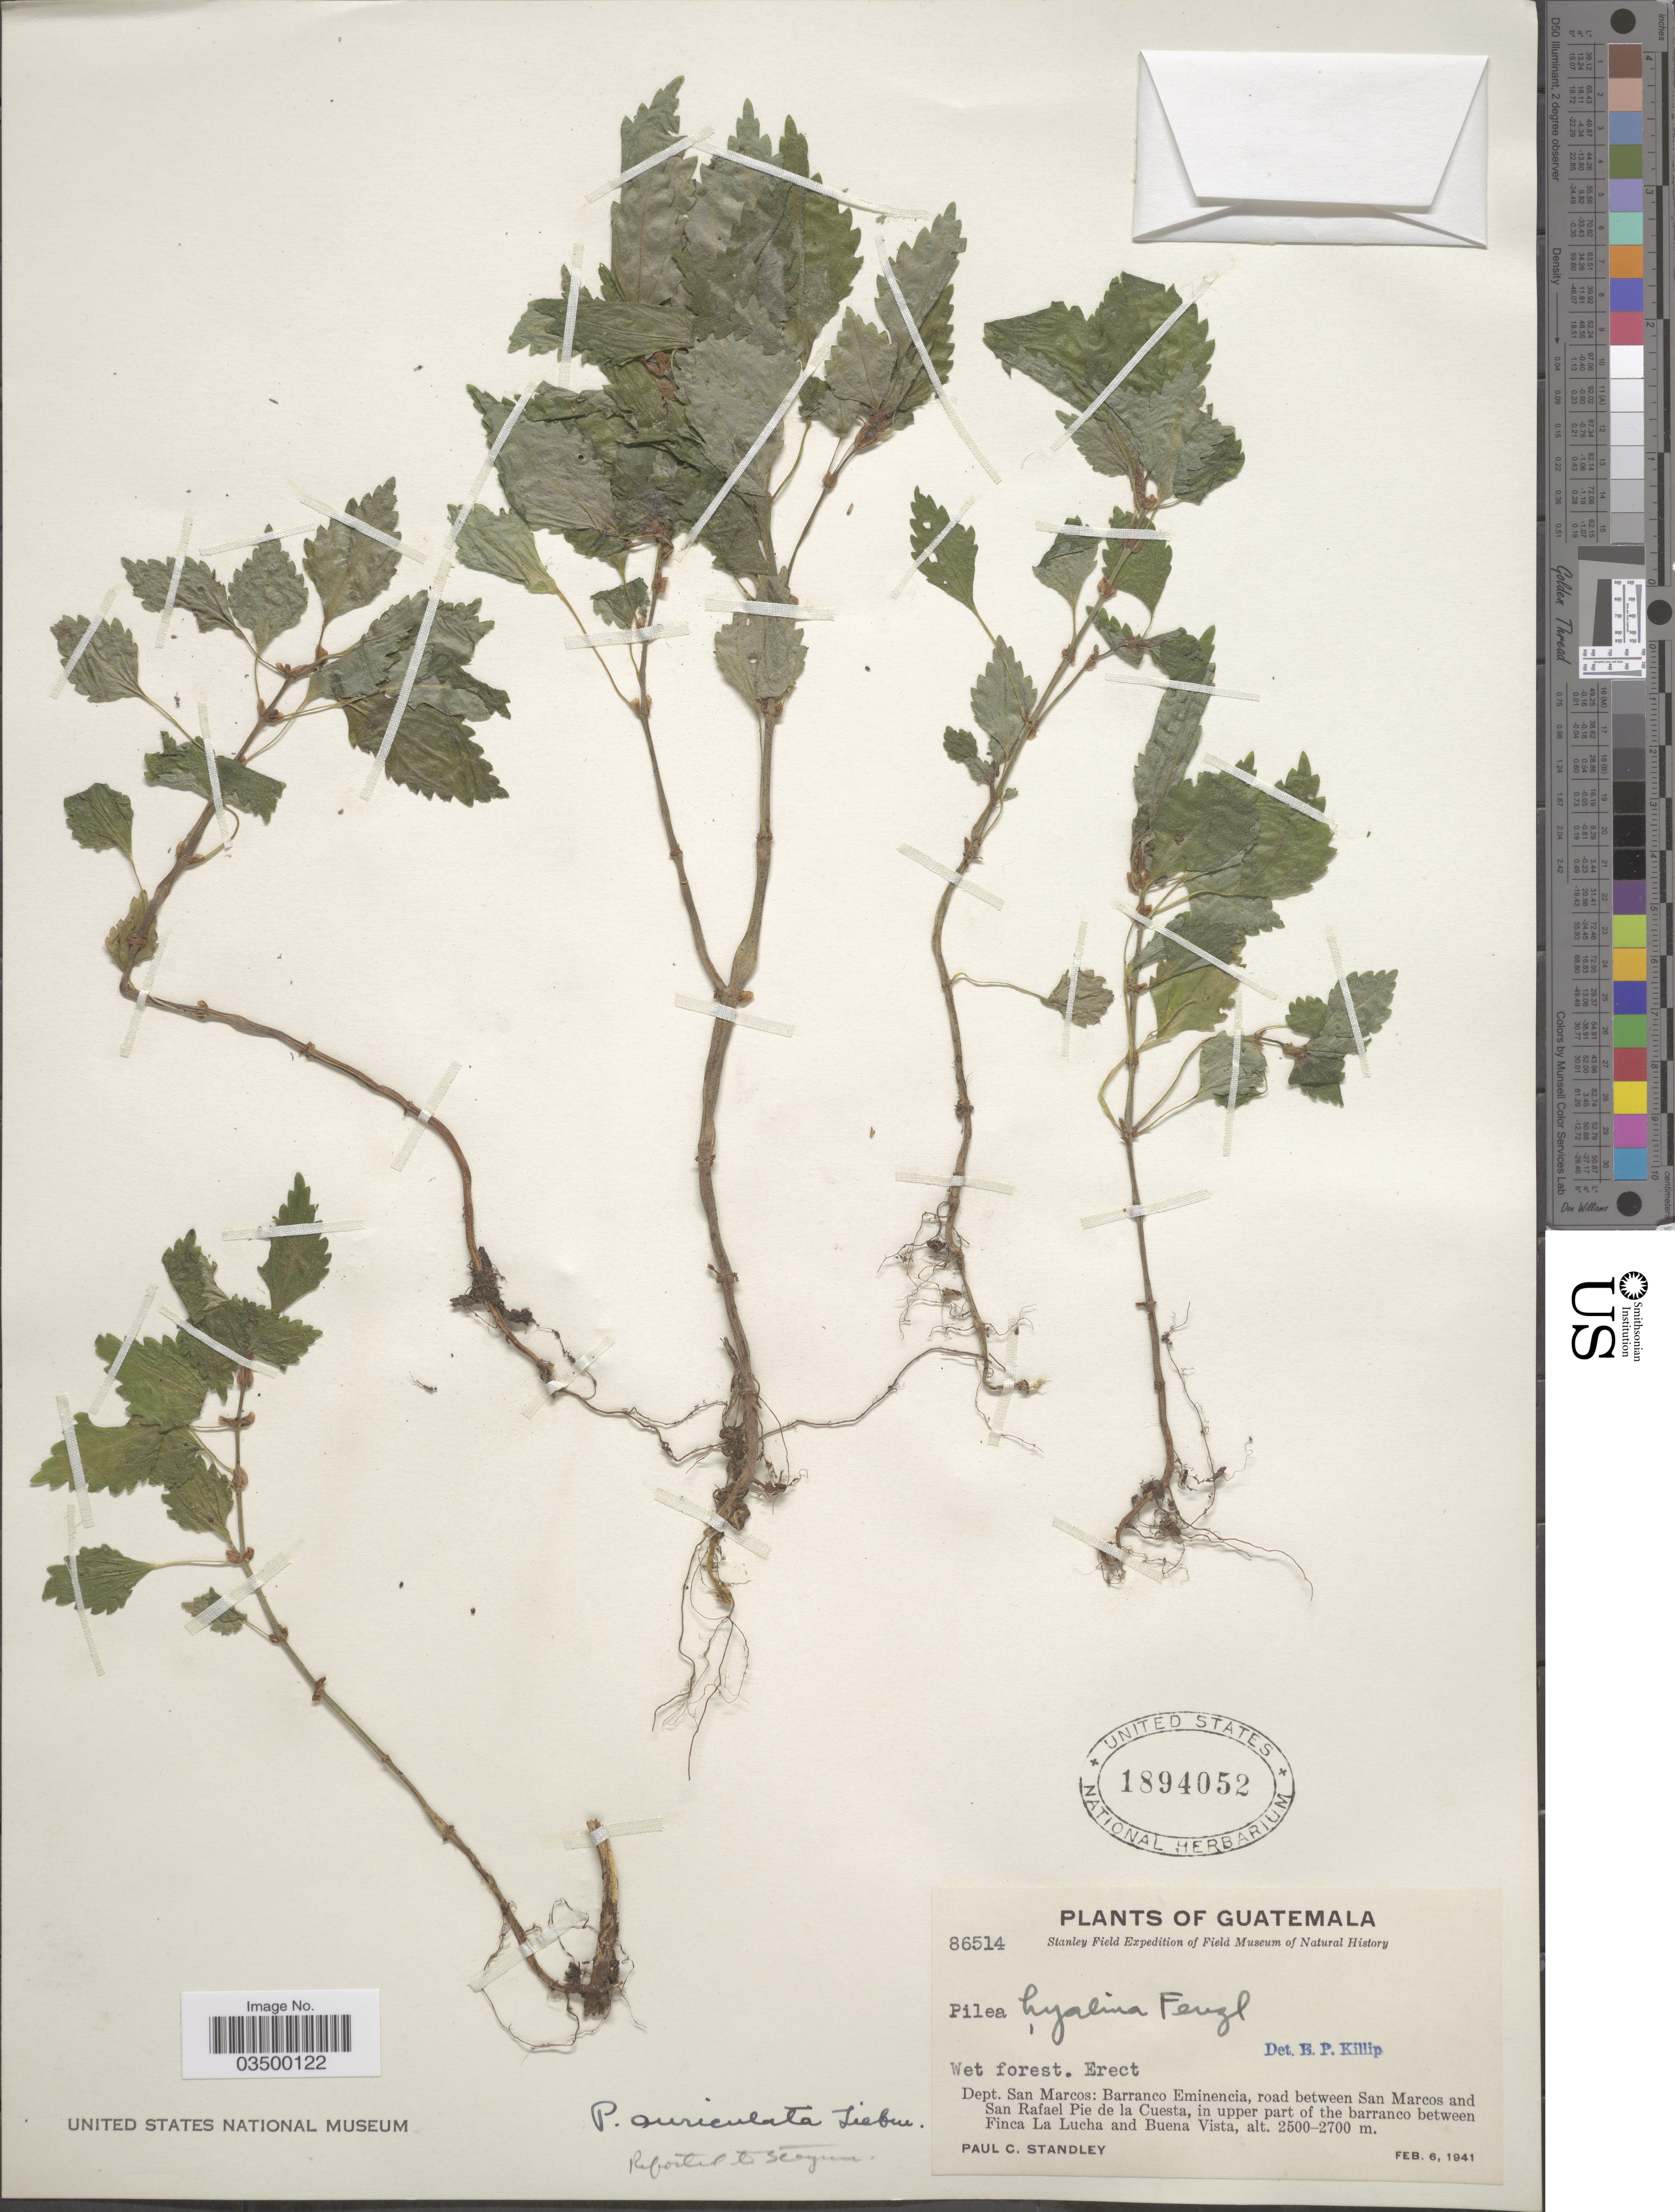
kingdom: Plantae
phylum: Tracheophyta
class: Magnoliopsida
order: Rosales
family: Urticaceae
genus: Pilea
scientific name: Pilea auriculata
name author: Liebm.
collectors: P. C. Standley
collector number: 86514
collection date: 1941-02-06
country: Guatemala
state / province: San Marcos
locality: Dept. San Marcos: Barranco Eminencia, road between San Marcos and San Rafael Pie de la Cuesta, in upper part of the barranco between Finca La Lucha and Buena Vista.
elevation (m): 2500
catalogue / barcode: US 1894052